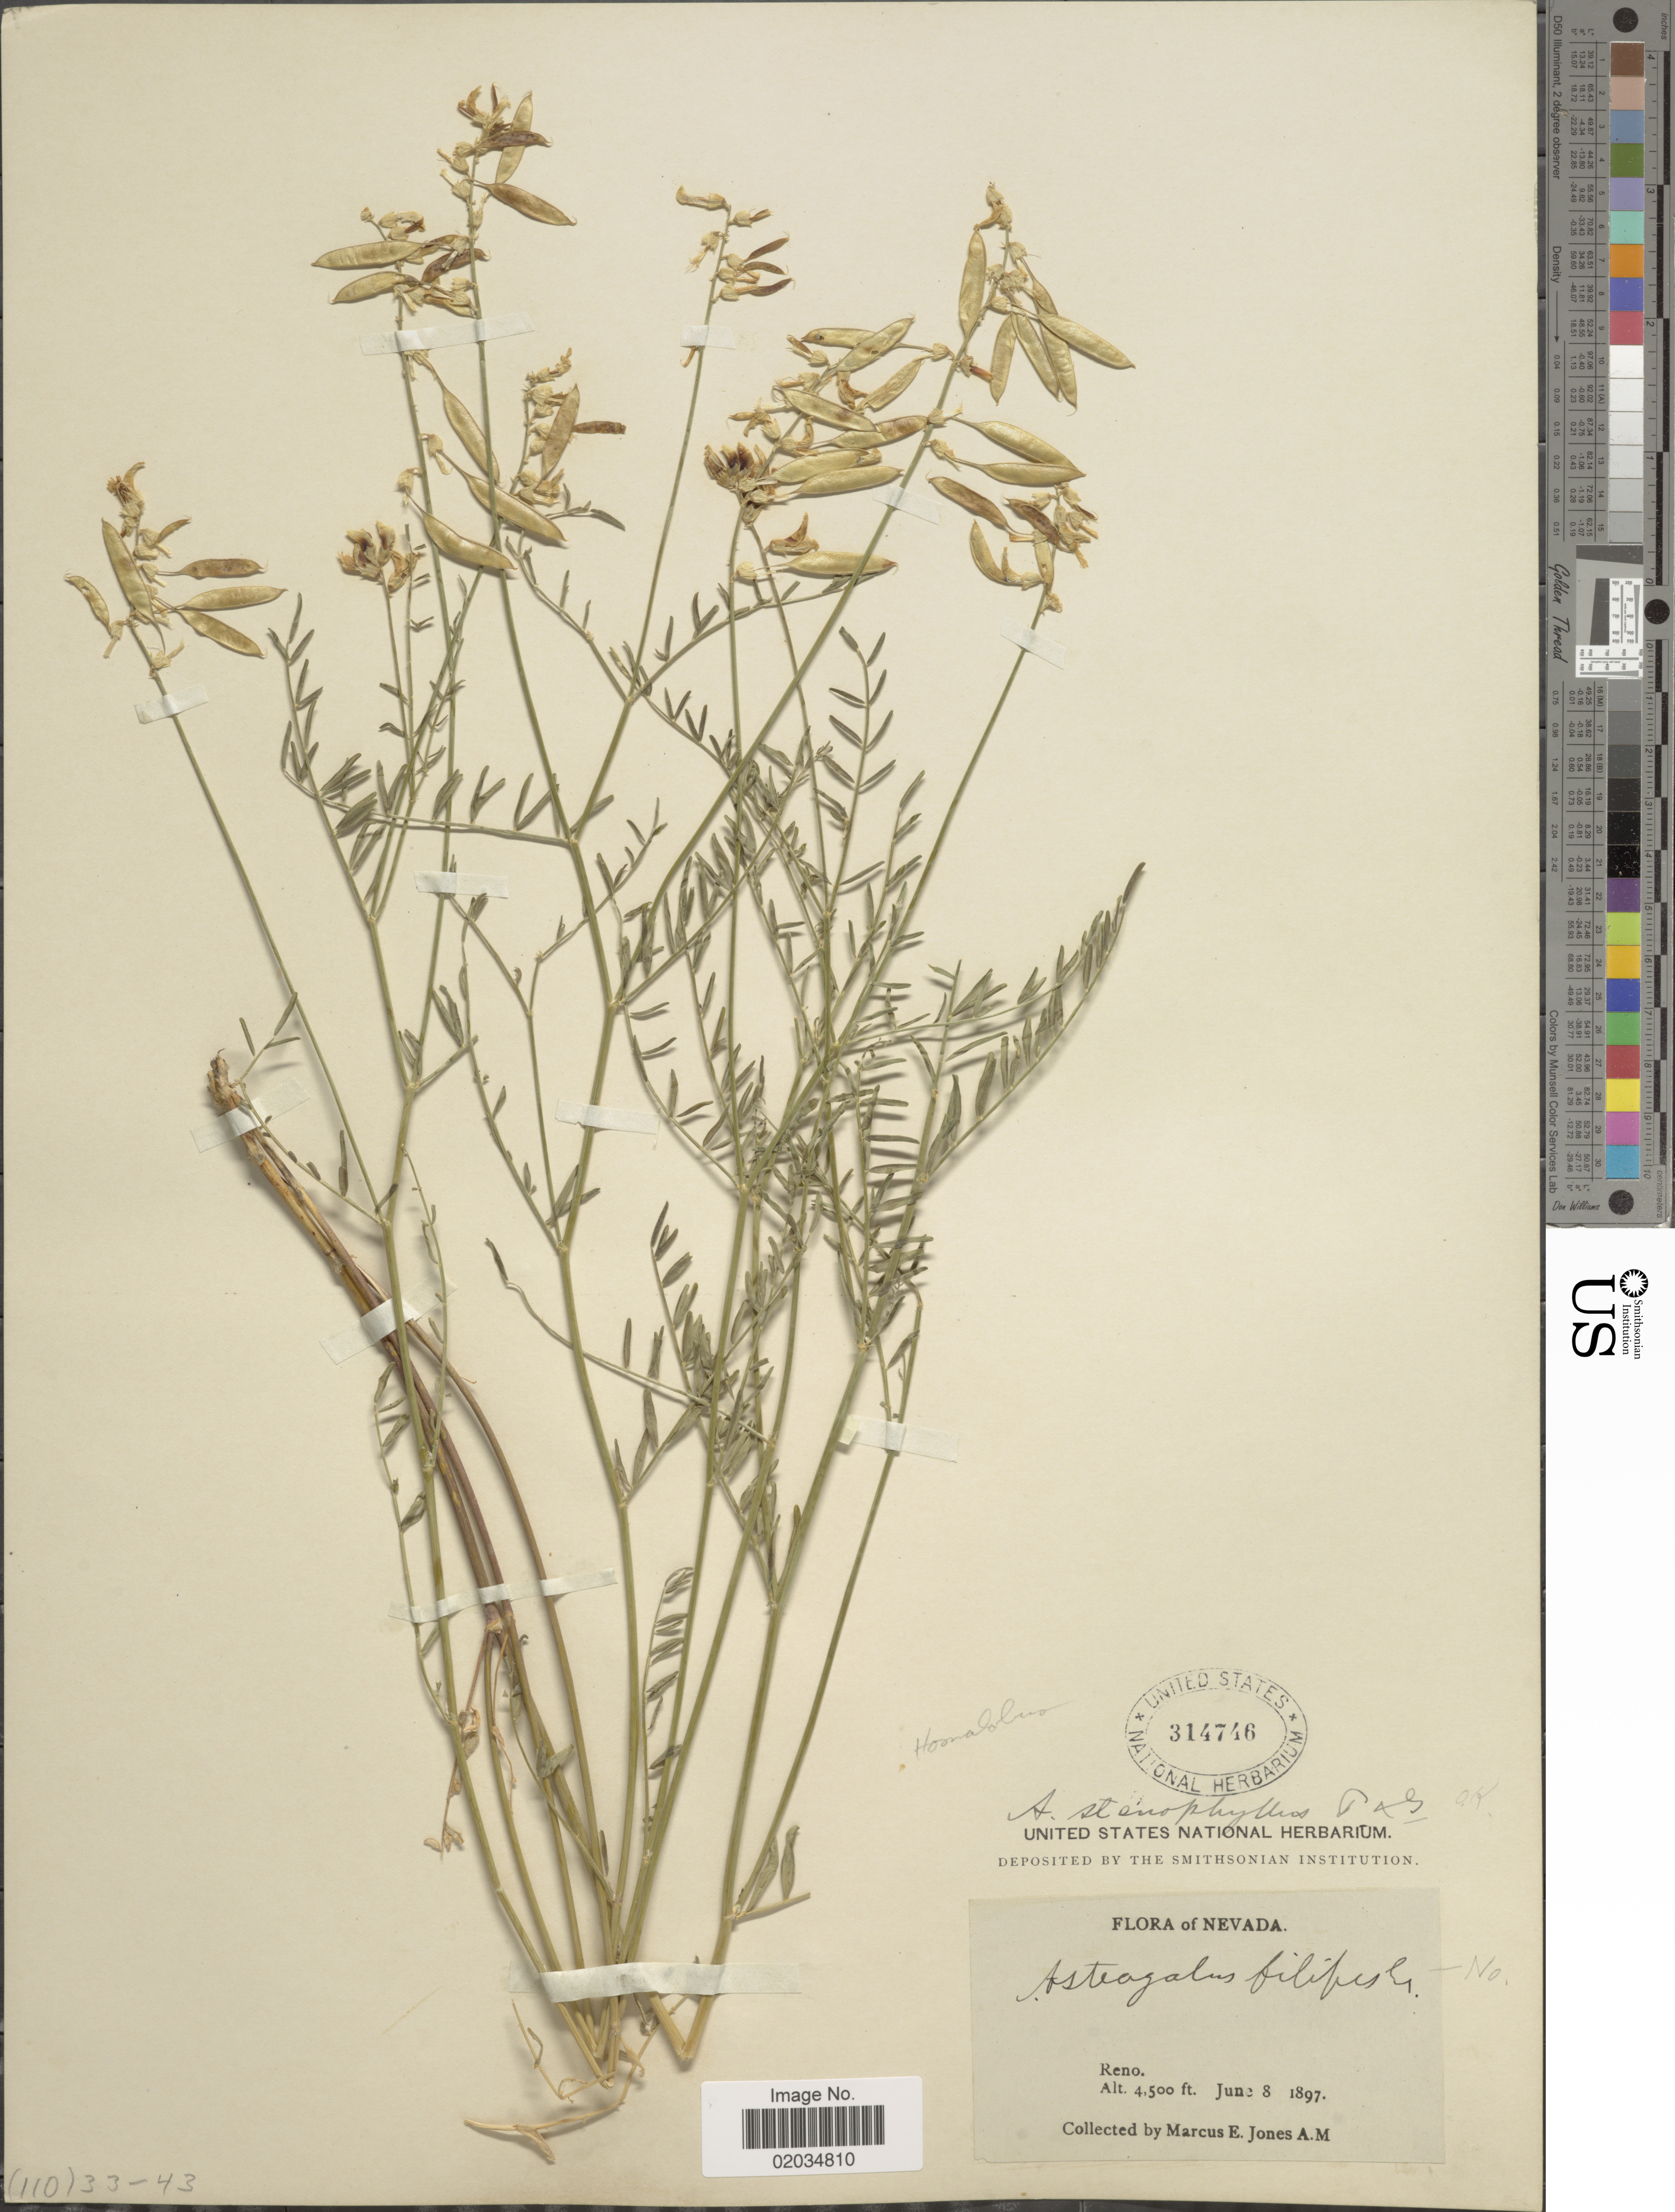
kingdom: Plantae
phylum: Tracheophyta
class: Magnoliopsida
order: Fabales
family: Fabaceae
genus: Astragalus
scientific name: Astragalus stenophyllus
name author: Torr. & A. Gray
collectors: M. E. Jones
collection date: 1897-06-08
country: United States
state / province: Nevada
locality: Reno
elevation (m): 1372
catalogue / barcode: US 314746